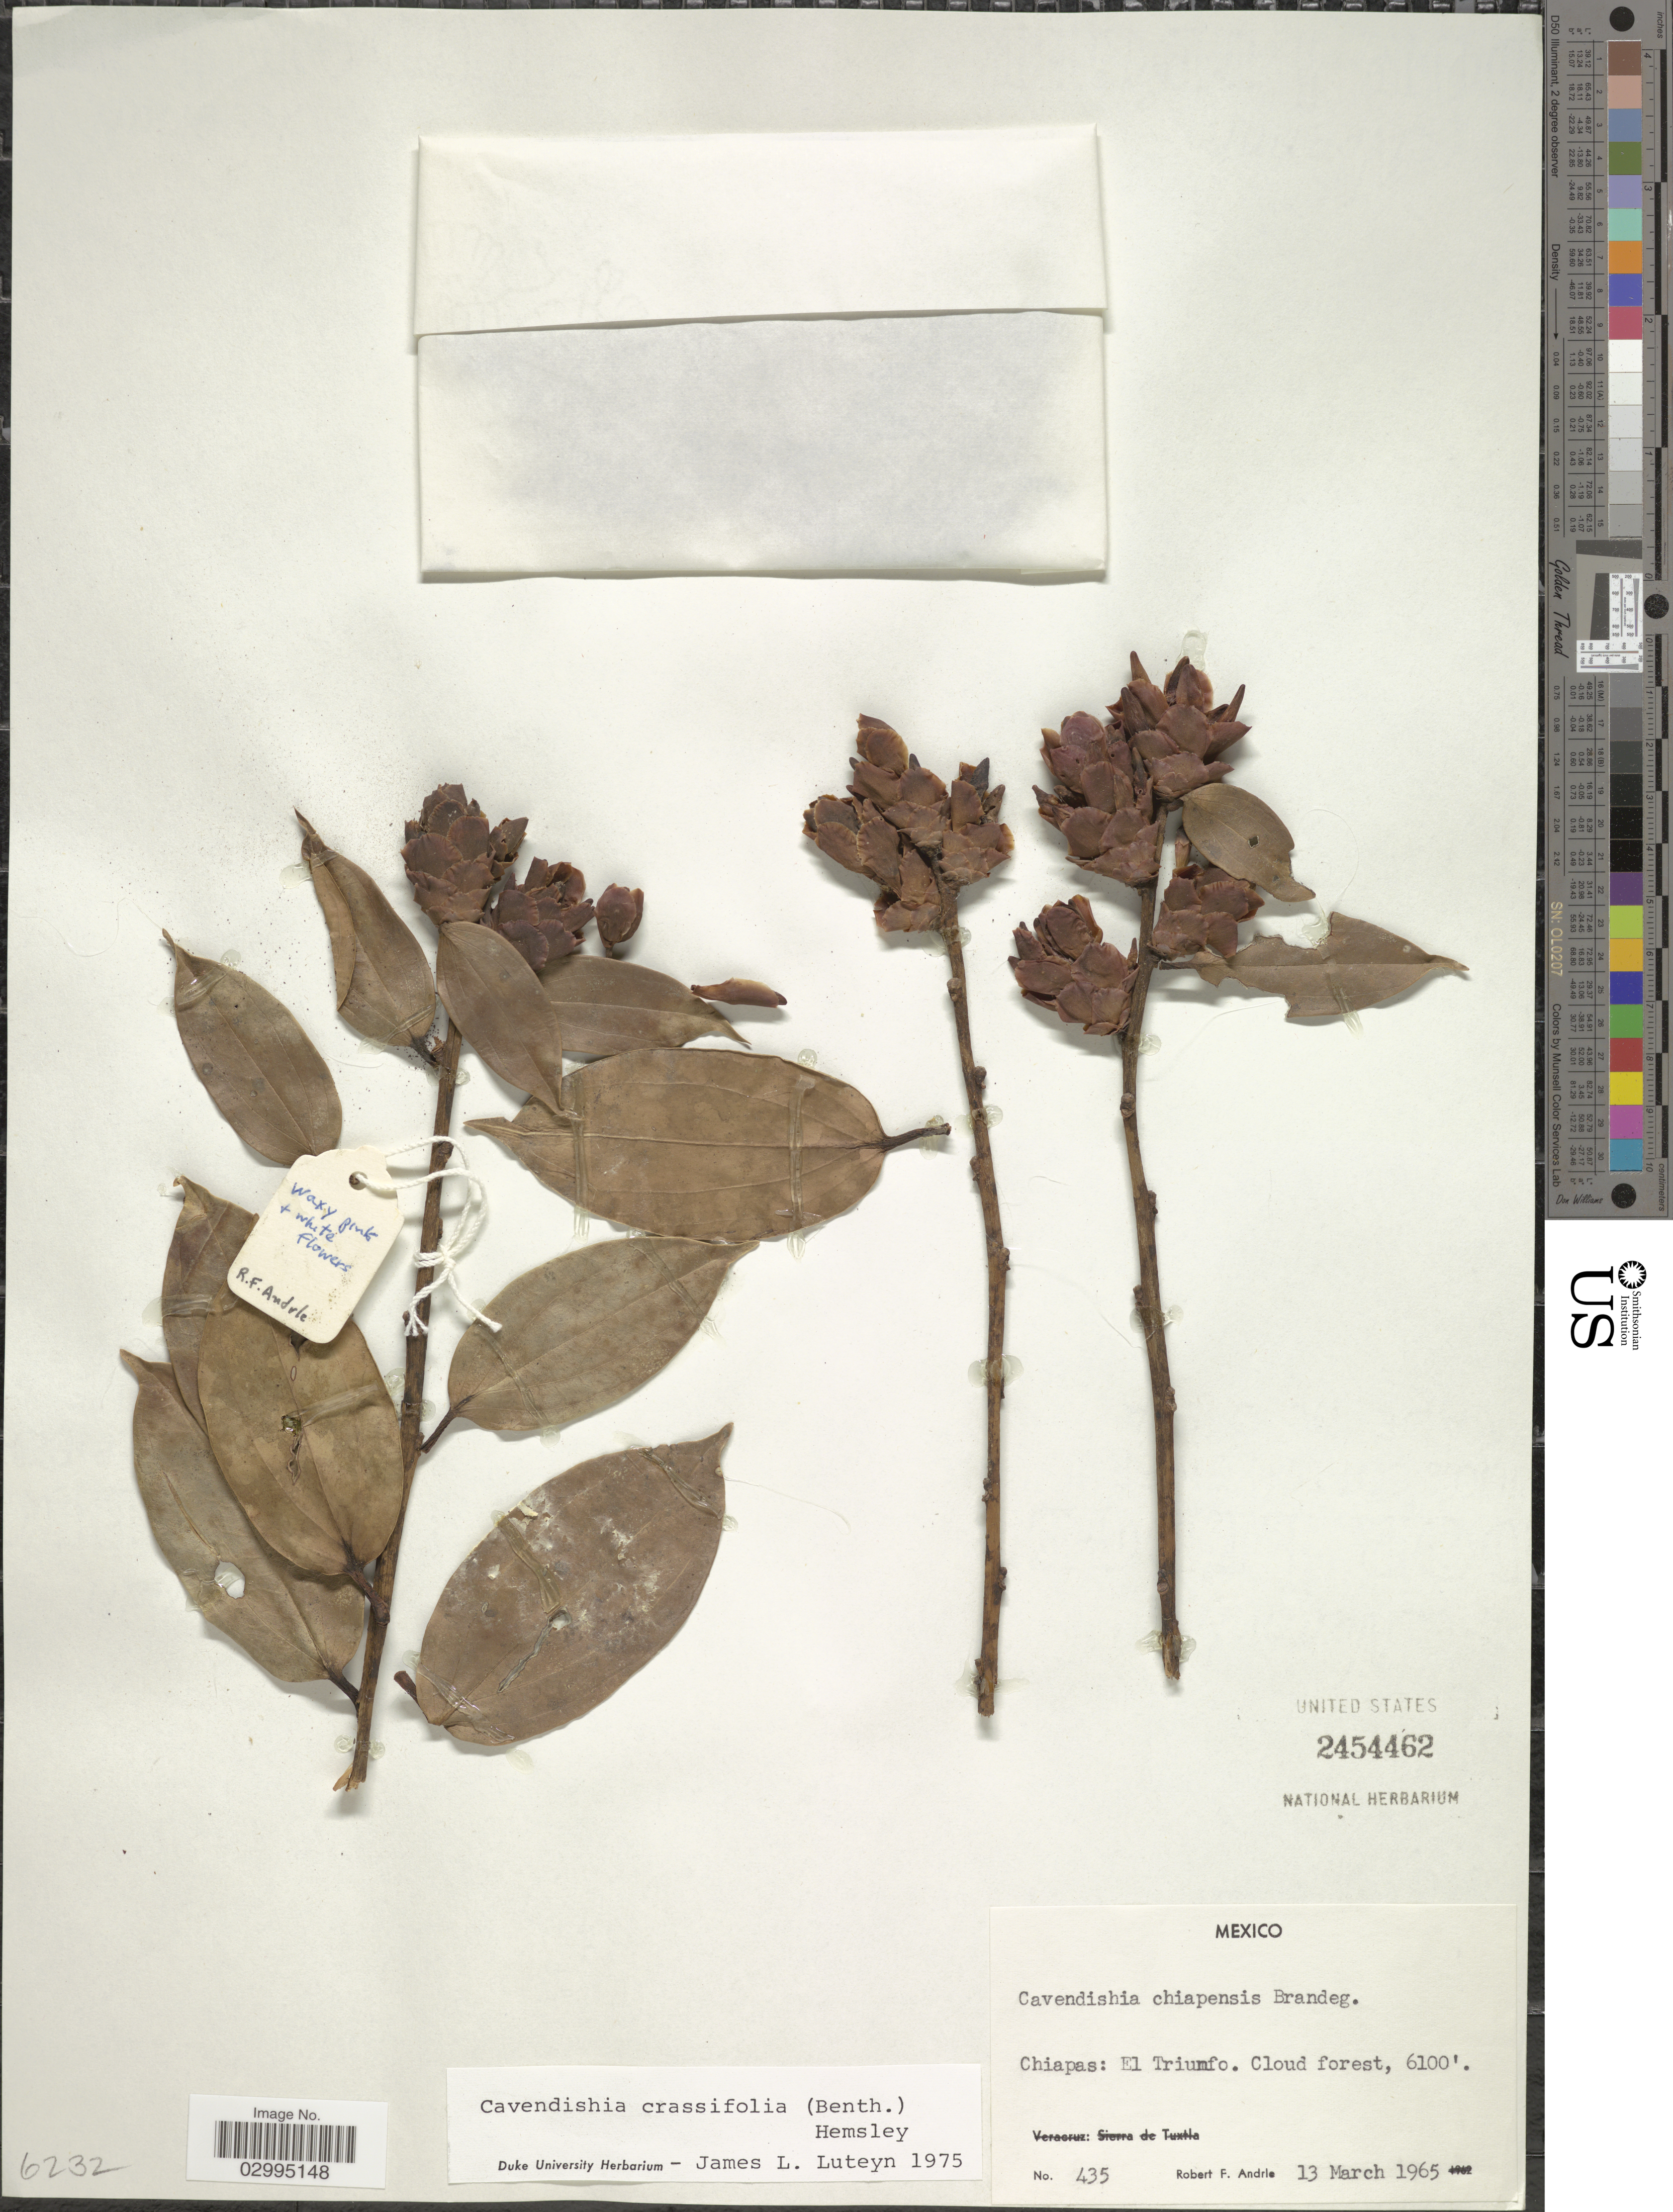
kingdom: Plantae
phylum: Tracheophyta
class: Magnoliopsida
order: Ericales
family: Ericaceae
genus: Cavendishia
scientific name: Cavendishia crassifolia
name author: (Benth.) Hemsl.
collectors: R. Andrle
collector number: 435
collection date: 1965-03-13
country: Mexico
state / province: Chiapas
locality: El Triumfo. Cloud forest.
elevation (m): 1859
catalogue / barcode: US 2454462